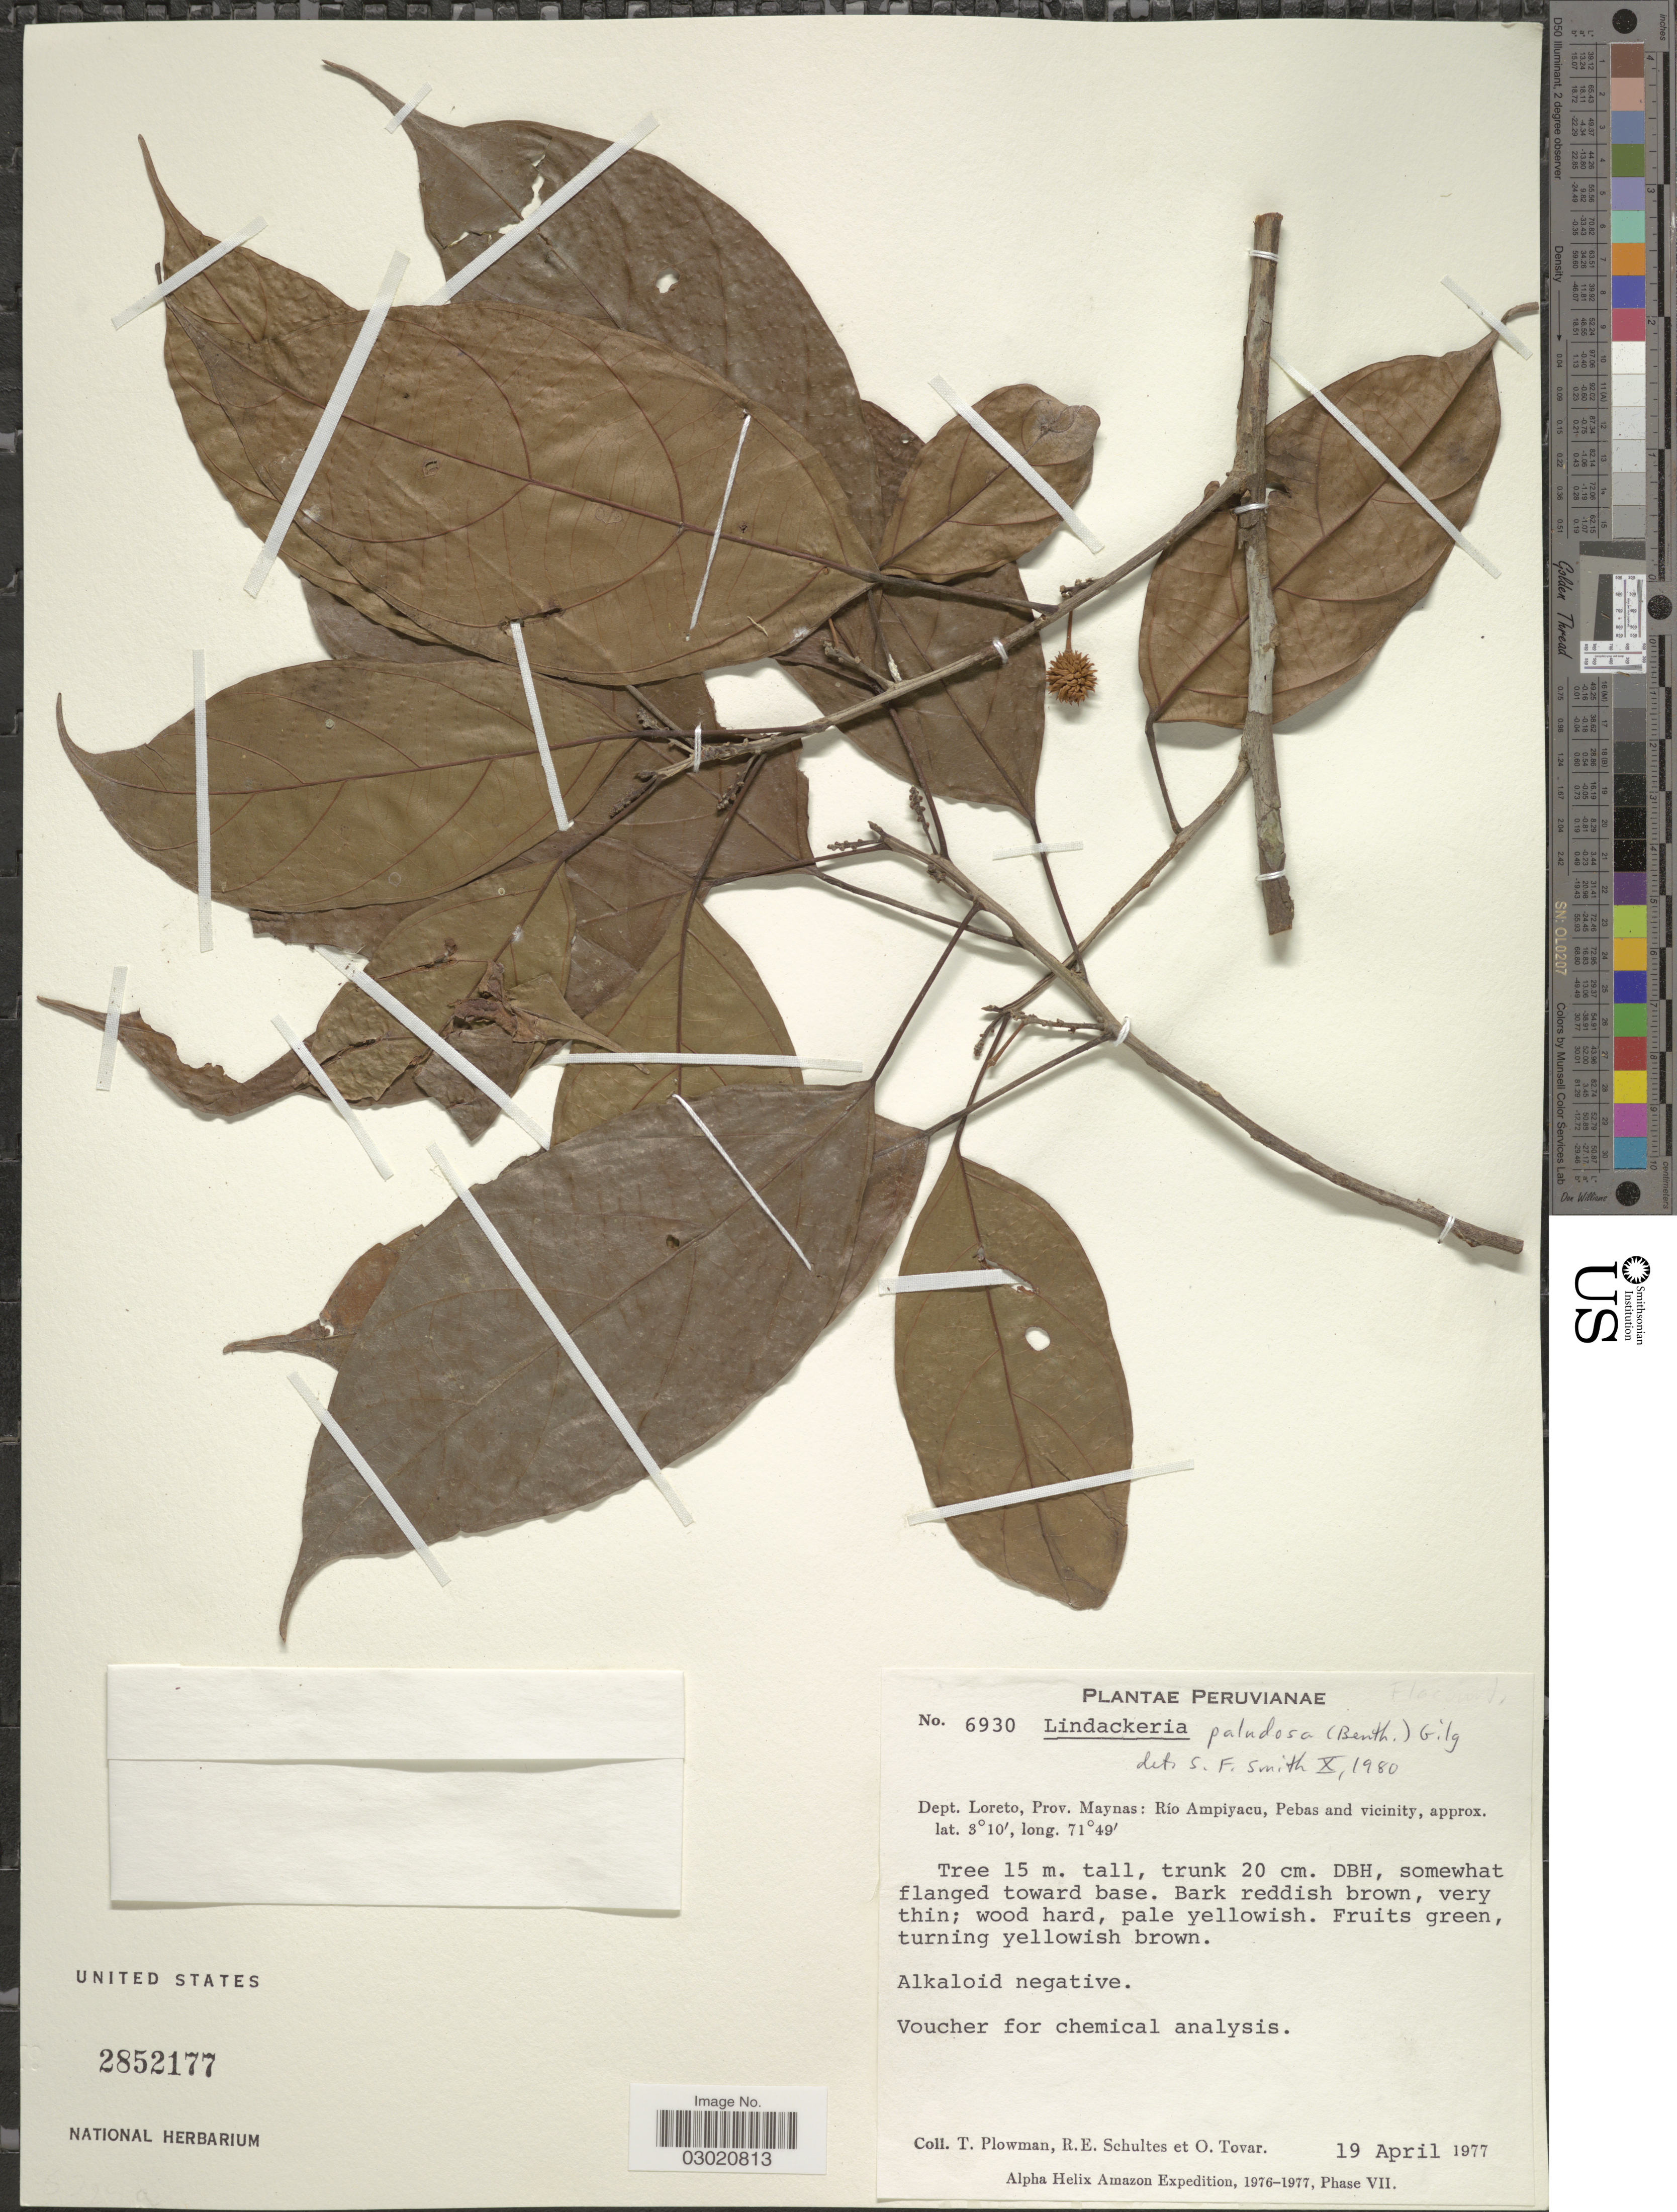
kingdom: Plantae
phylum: Tracheophyta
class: Magnoliopsida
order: Malpighiales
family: Achariaceae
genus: Lindackeria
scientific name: Lindackeria paludosa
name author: (Benth.) Gilg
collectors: T. Plowman, R. E. Schultes & Ó. Tovar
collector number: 6930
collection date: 1977-04-19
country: Peru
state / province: Loreto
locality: Dept. Loreto, Prov. Maynas: Río Ampiyacu, Pebas and vicinity.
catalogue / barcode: US 2852177